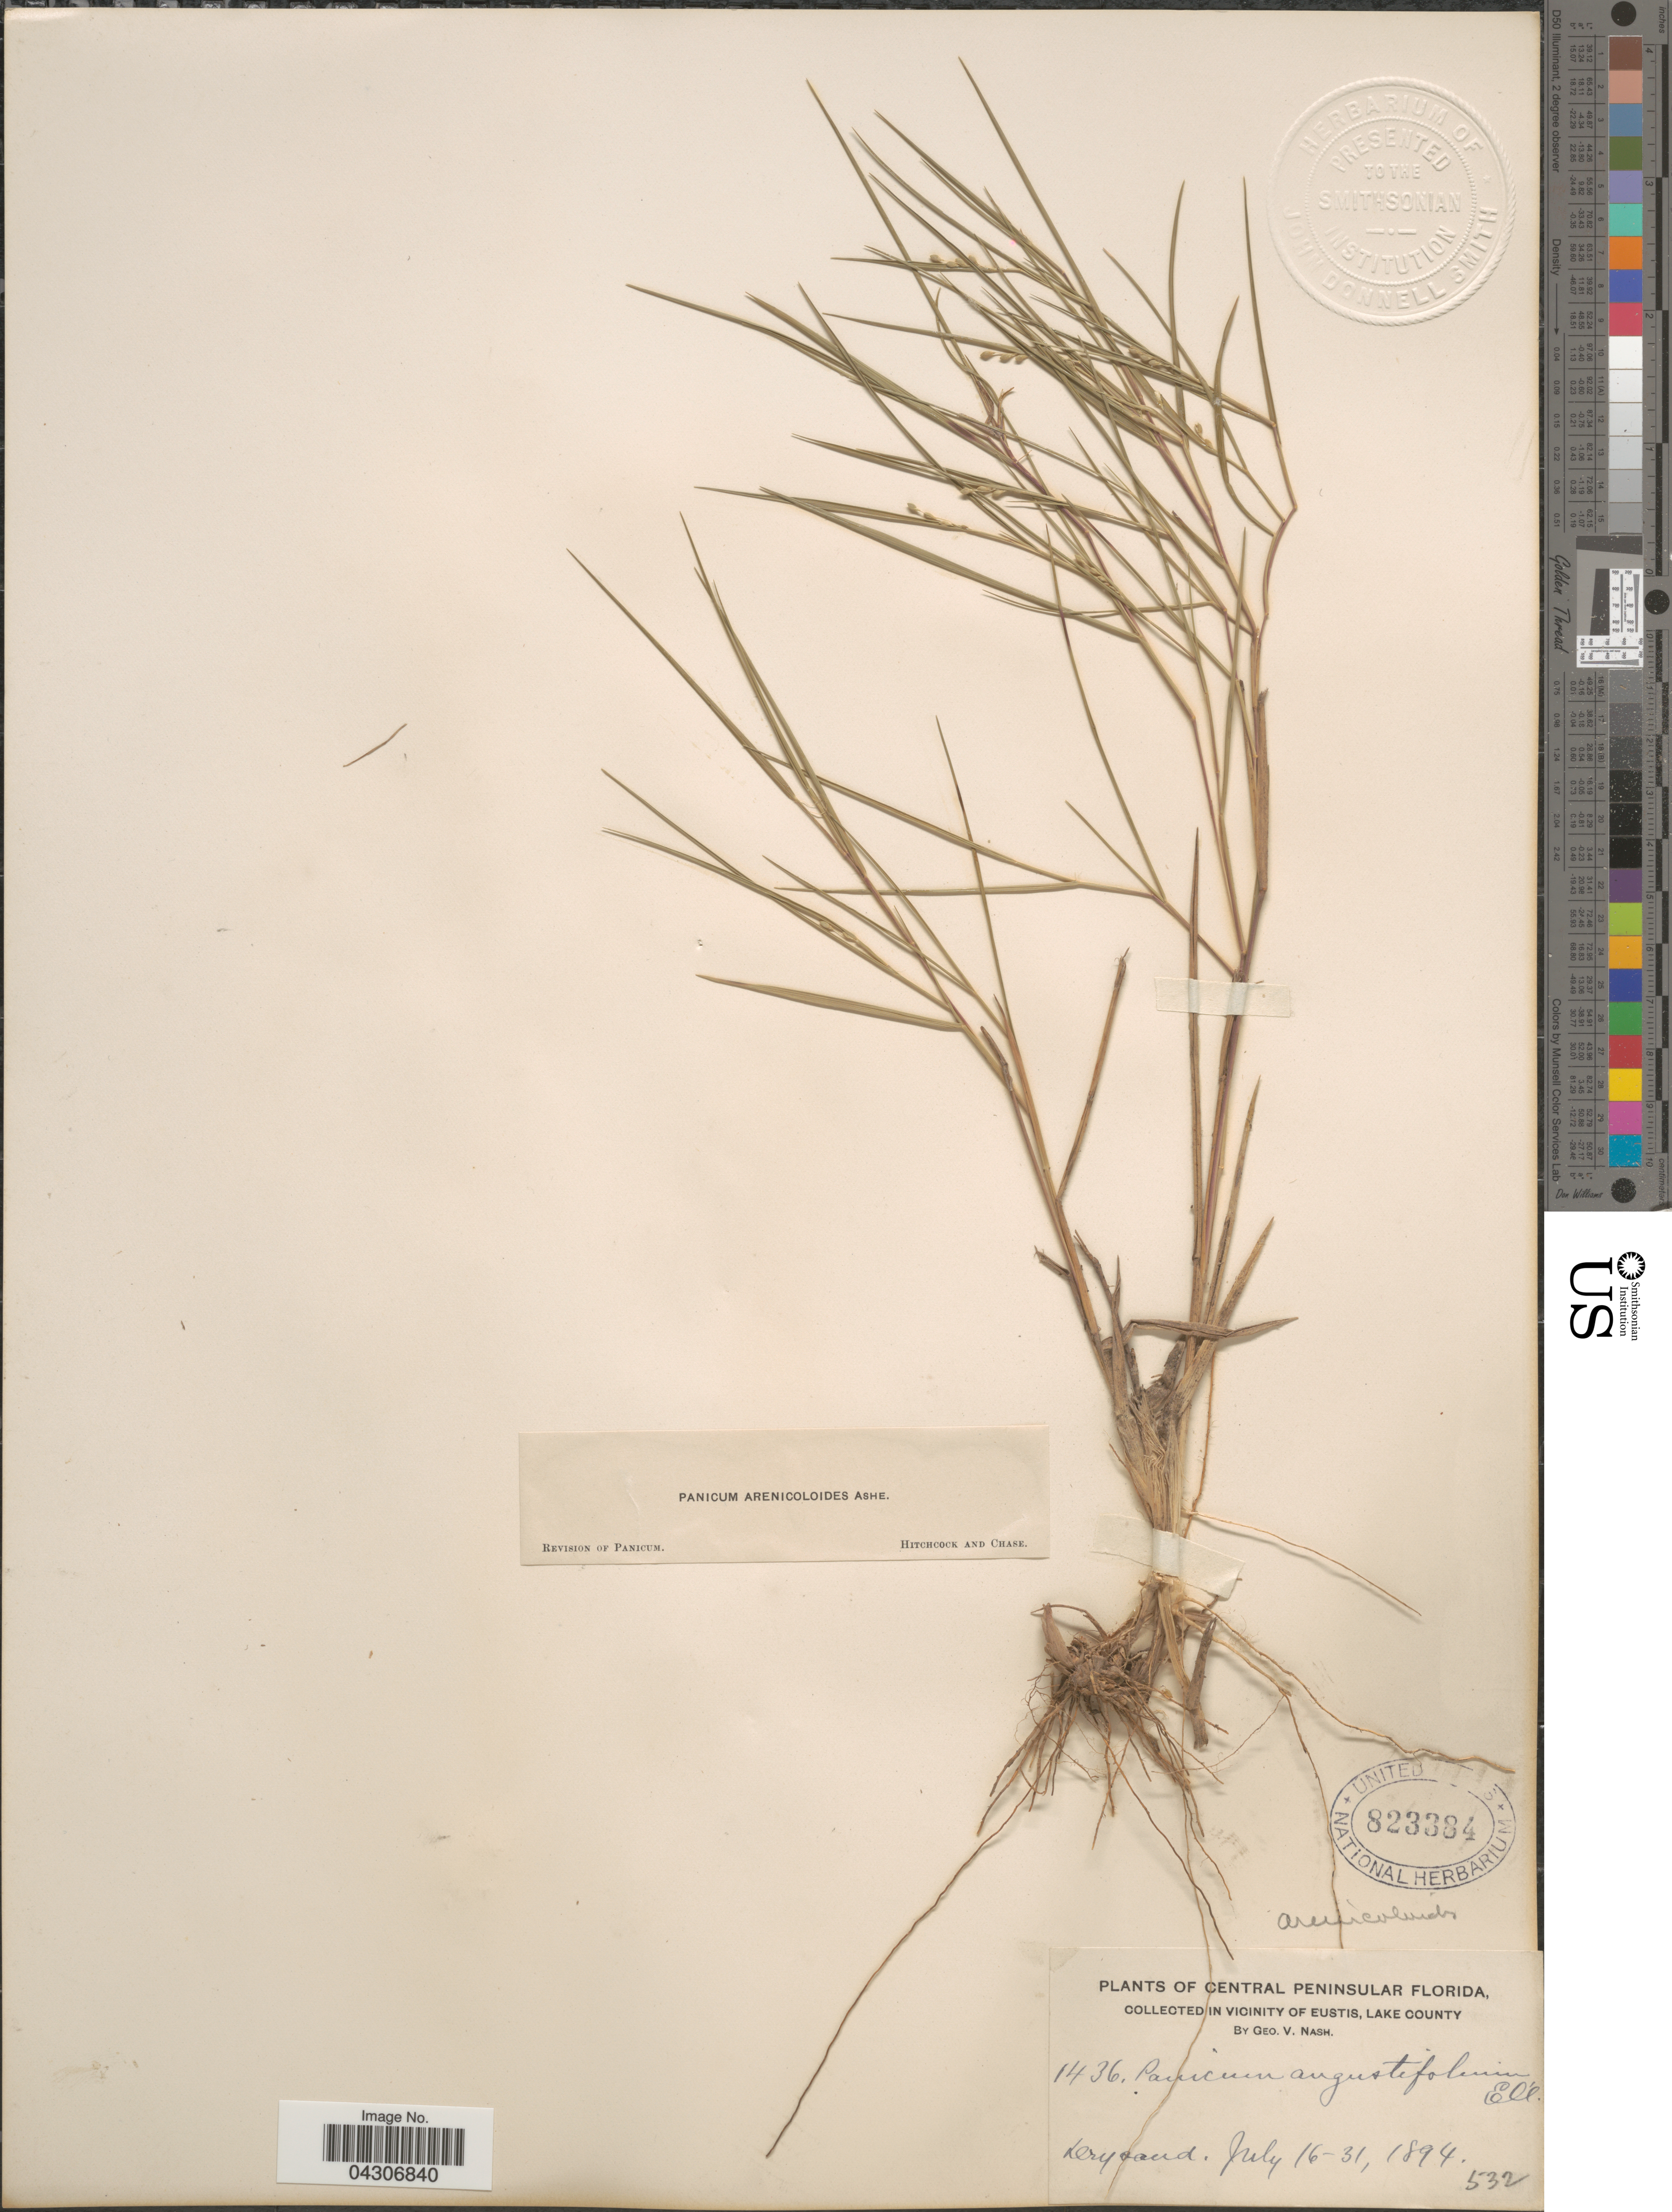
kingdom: Plantae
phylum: Tracheophyta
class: Liliopsida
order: Poales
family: Poaceae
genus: Dichanthelium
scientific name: Dichanthelium aciculare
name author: (Desv. ex Poir.) Gould & C.A. Clark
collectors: G. V. Nash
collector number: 1436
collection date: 1894-07-16/1894-07-31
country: United States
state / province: Florida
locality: Central Peninsular Florida. In Vicinity Of Eustis, Lake County.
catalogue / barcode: US 823384